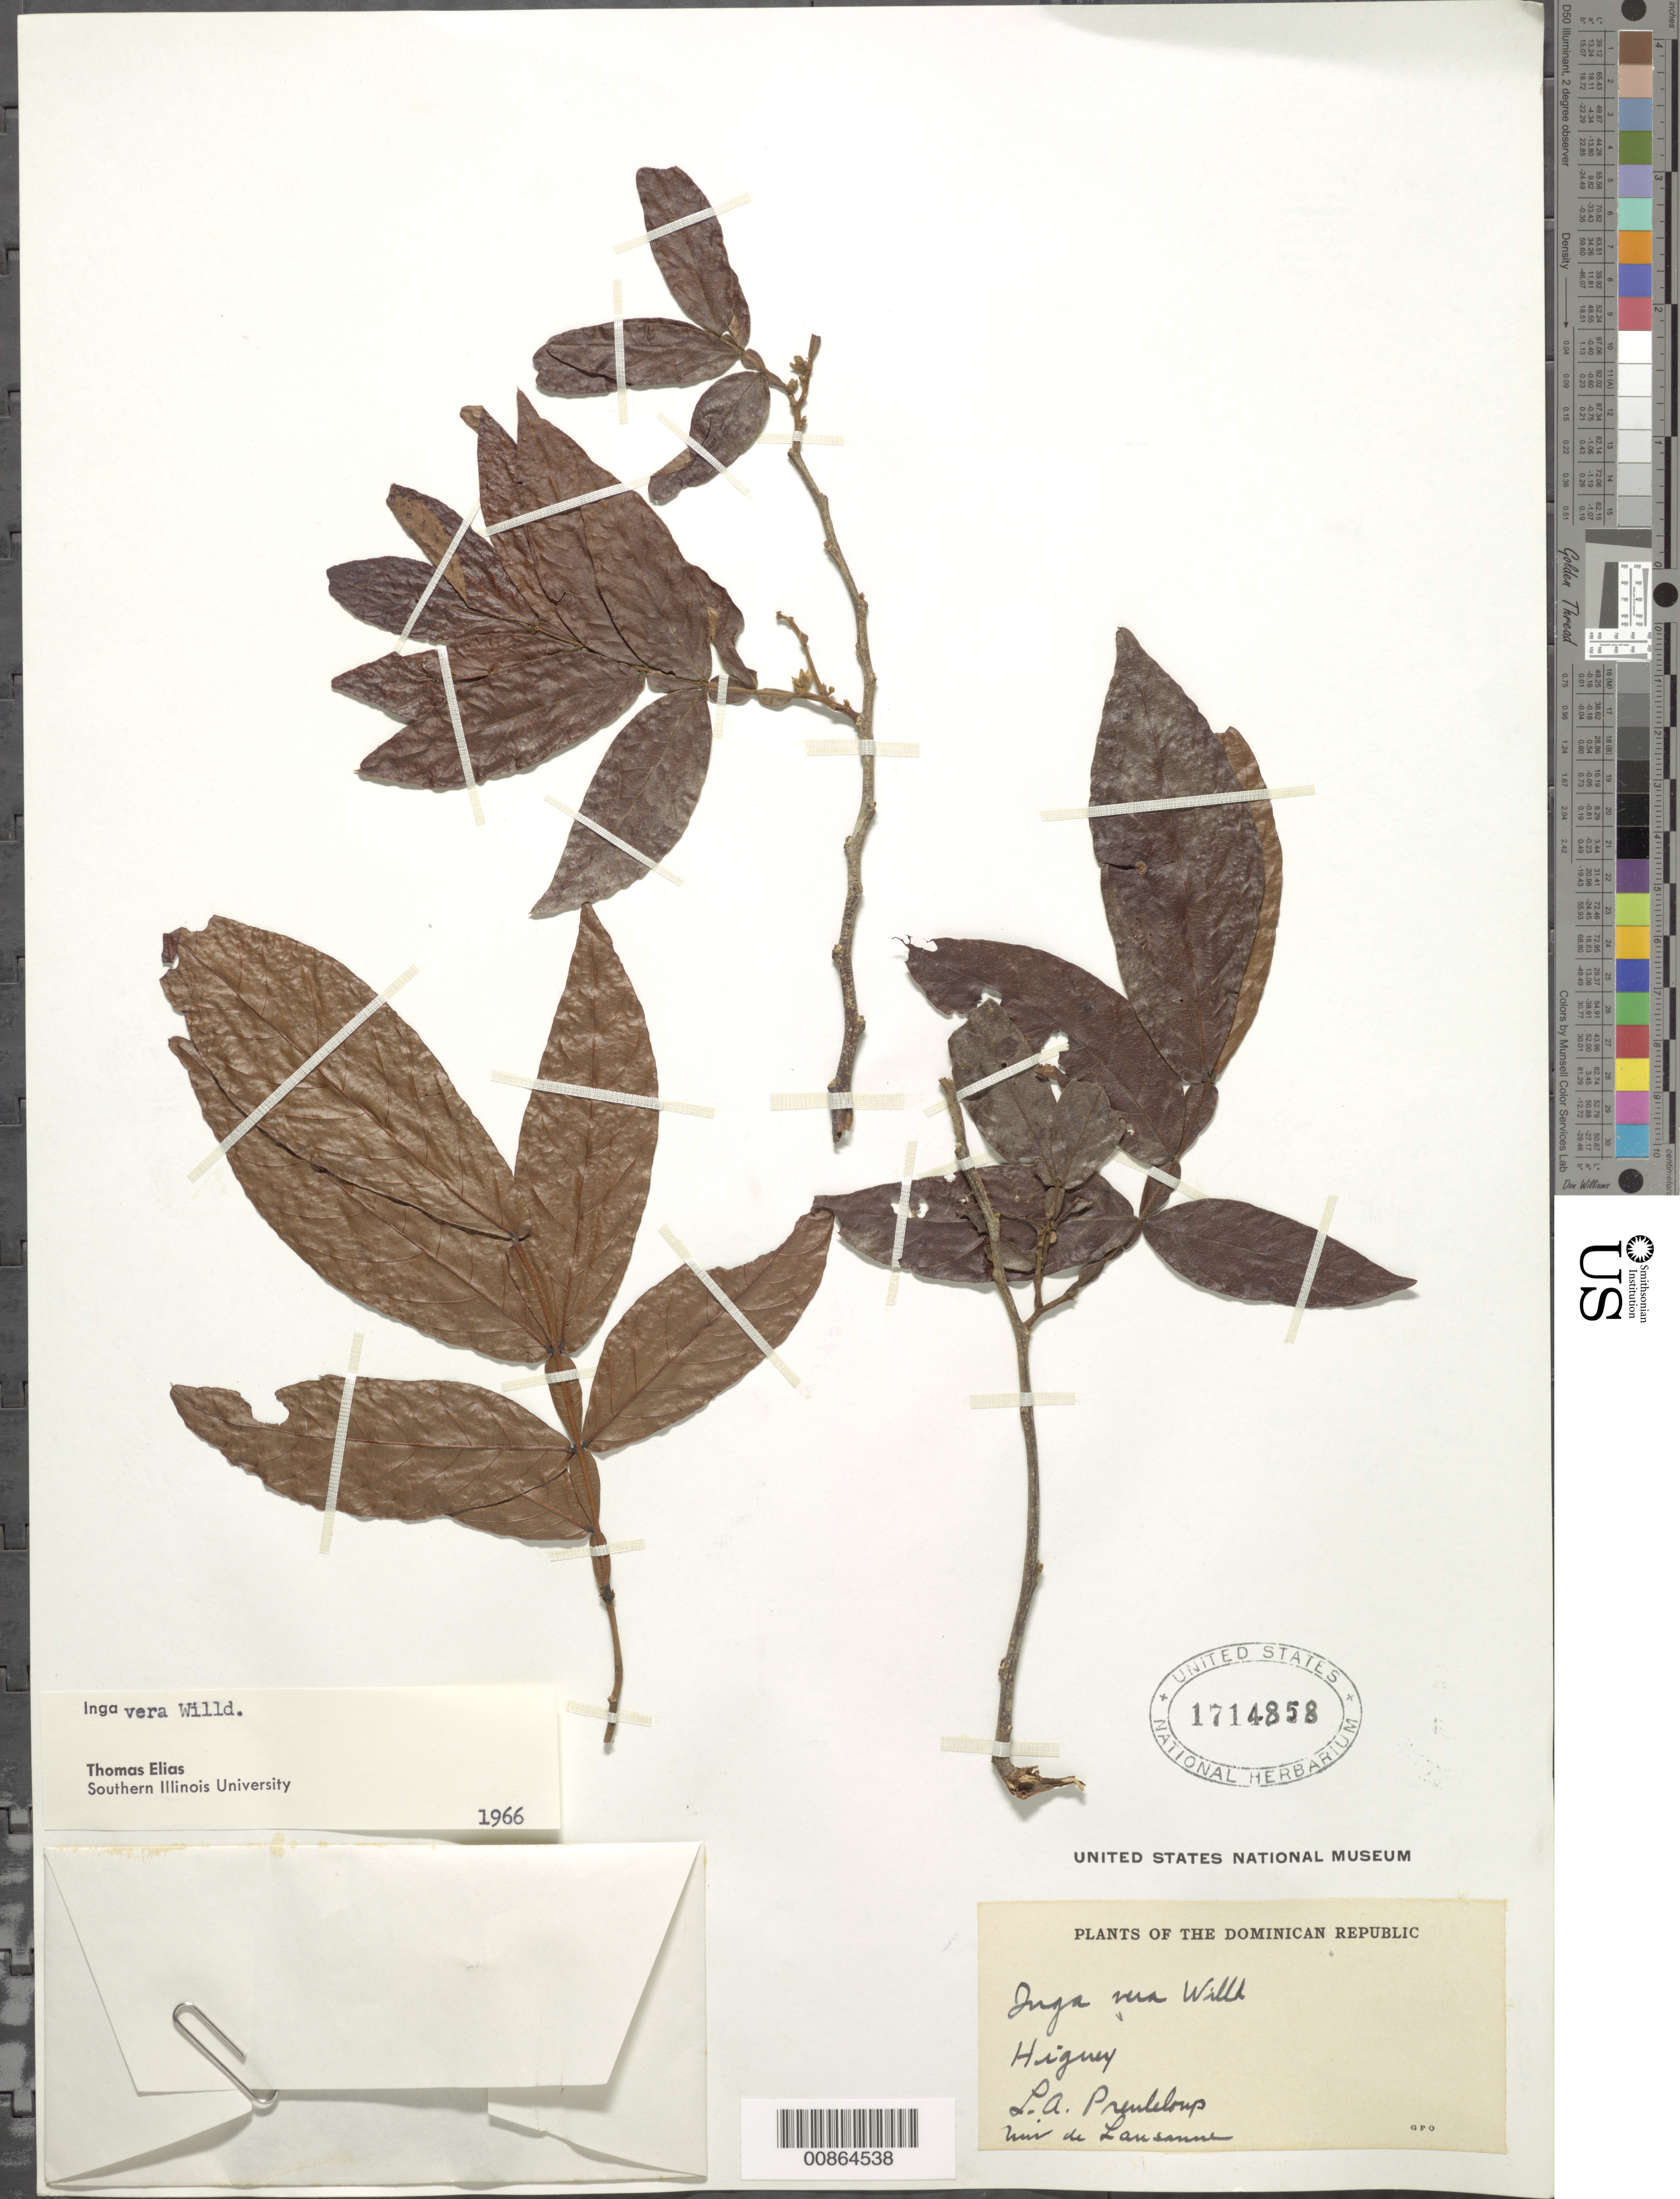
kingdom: Plantae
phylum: Tracheophyta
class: Magnoliopsida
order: Fabales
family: Fabaceae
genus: Inga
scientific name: Inga vera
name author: Willd.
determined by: Elias, T., (SIU), Southern Illinois University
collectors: L. Prenleloup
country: Dominican Republic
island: Hispaniola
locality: Higüey.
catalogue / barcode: US 1714858